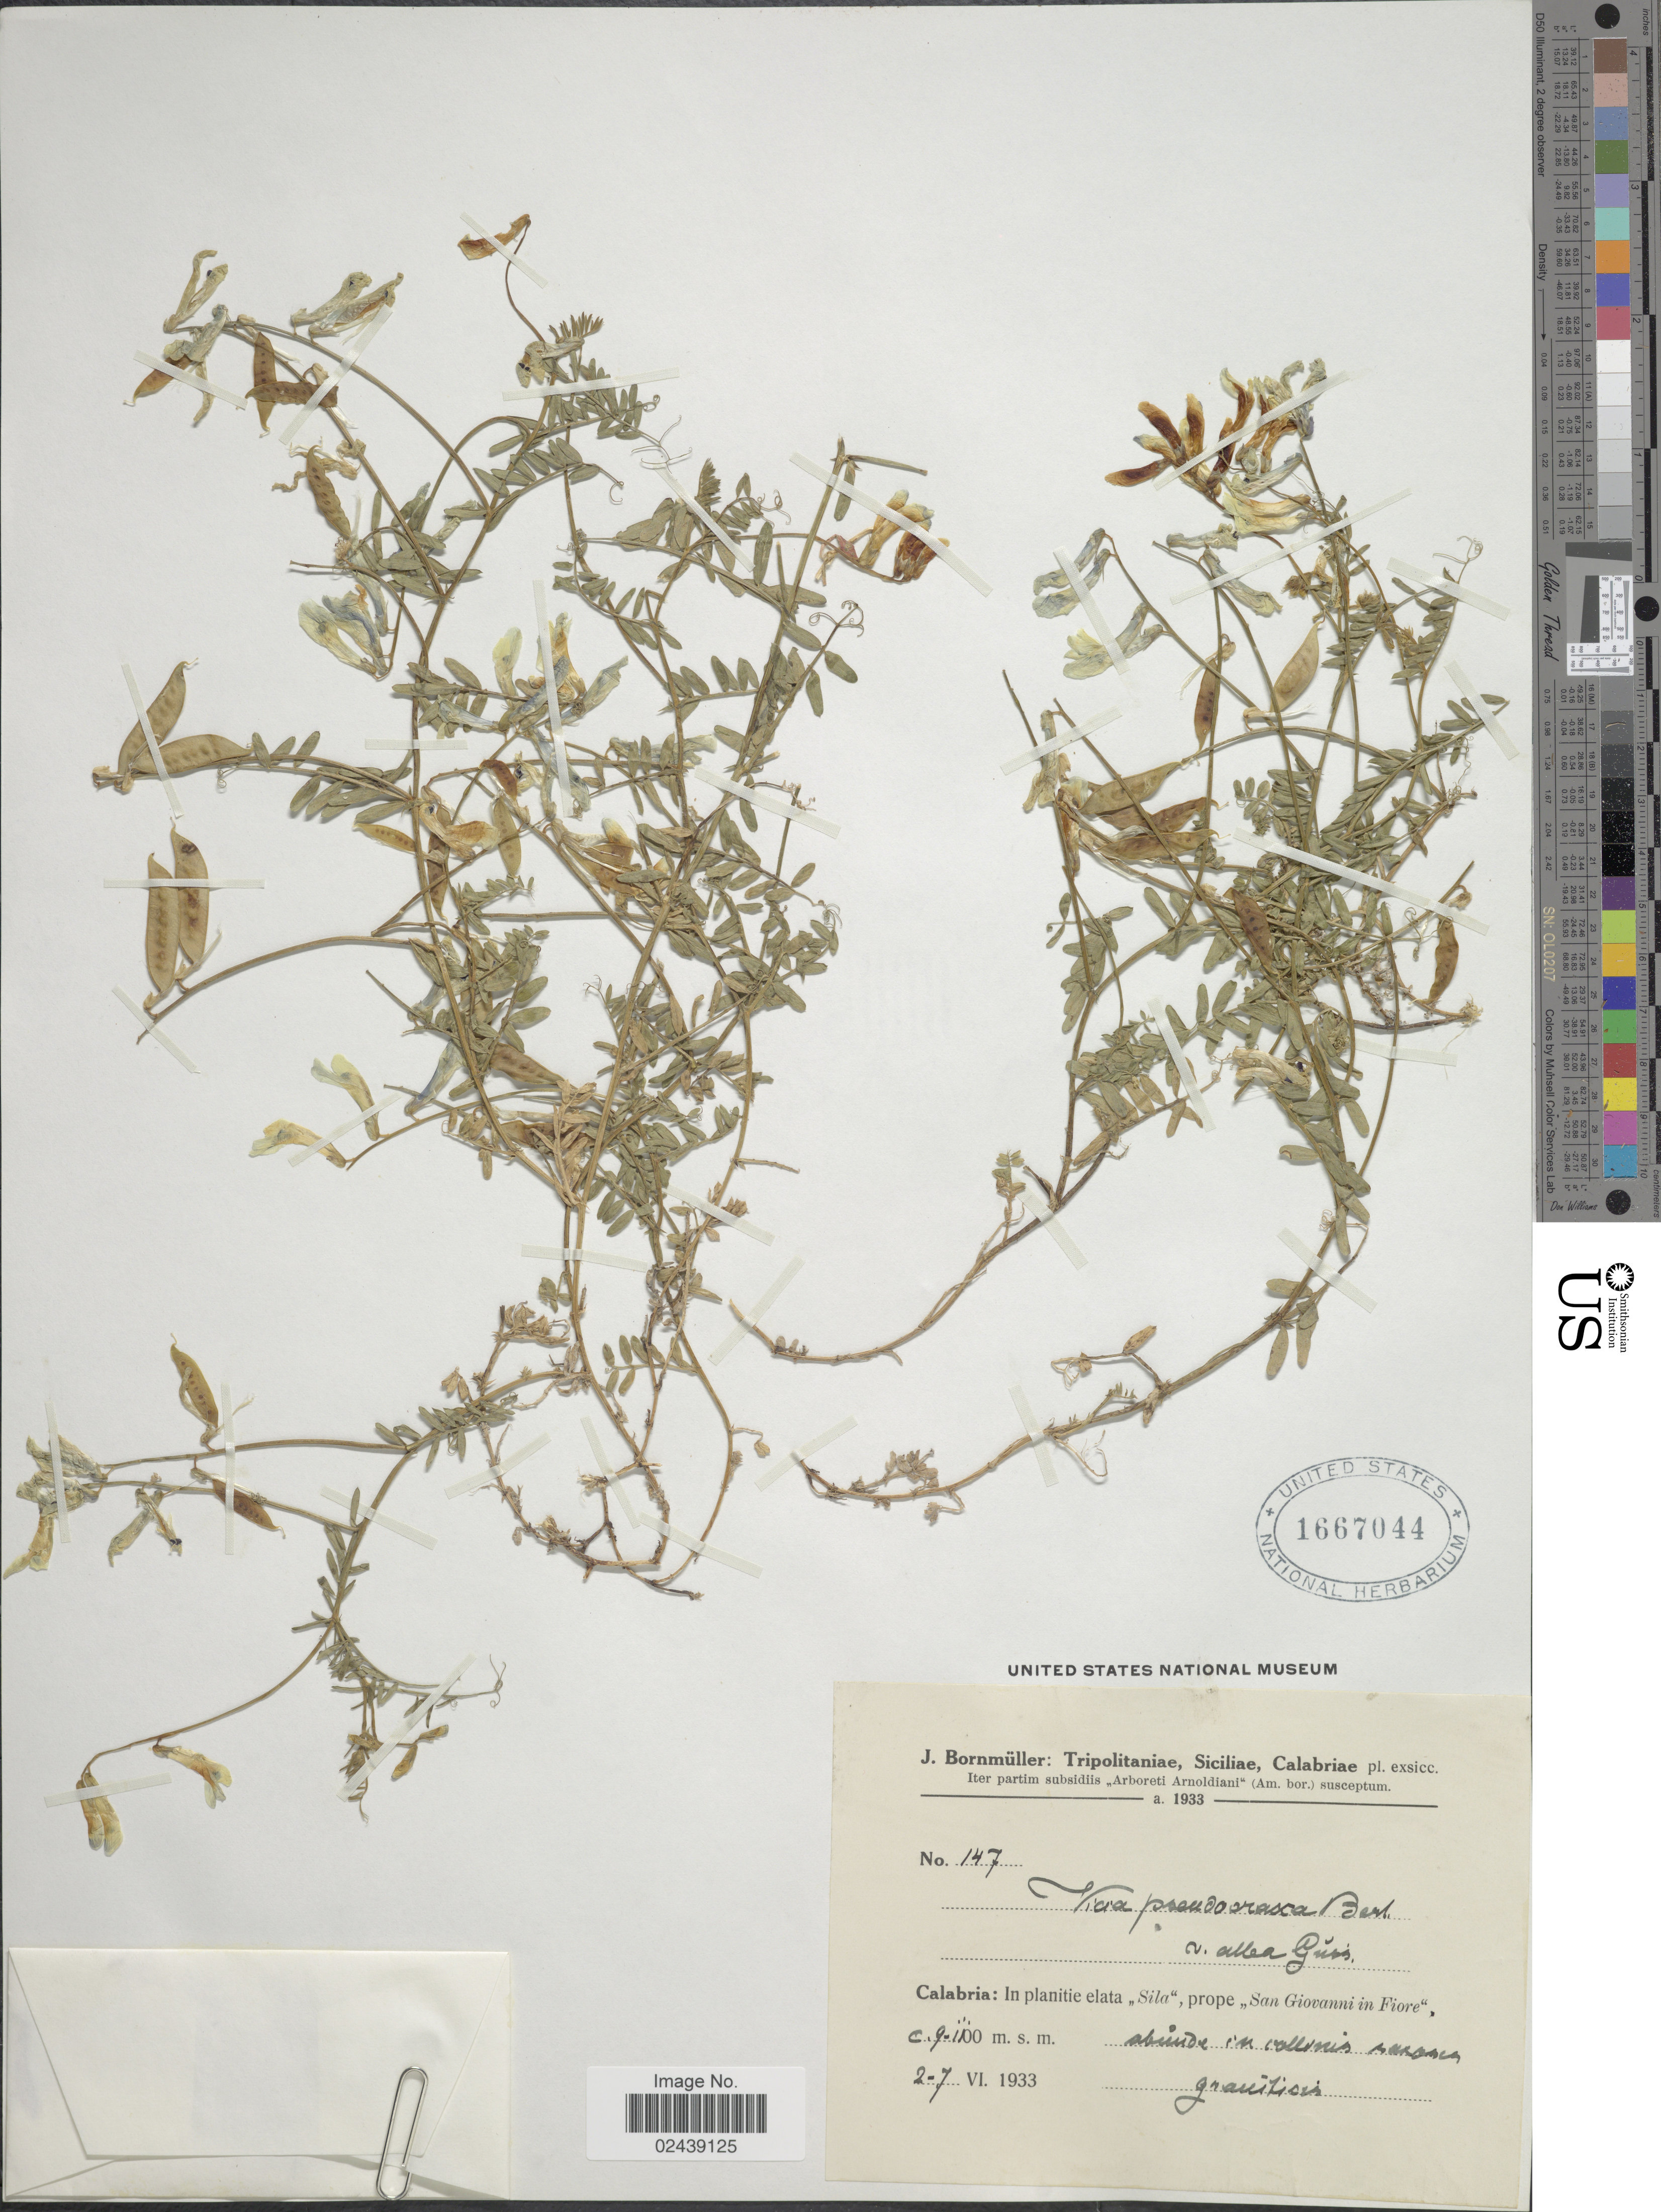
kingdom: Plantae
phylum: Tracheophyta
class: Magnoliopsida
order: Fabales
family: Fabaceae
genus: Vicia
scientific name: Vicia pseudocracca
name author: Bertol.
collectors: J. Bornmüller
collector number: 147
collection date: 1933-06-02/1933-06-07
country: Italy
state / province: Calabria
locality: In planitie elata Sila prope San Giovanni in Fiore abunde in vollnis suaramen [interpreted]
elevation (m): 900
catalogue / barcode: US 1667044